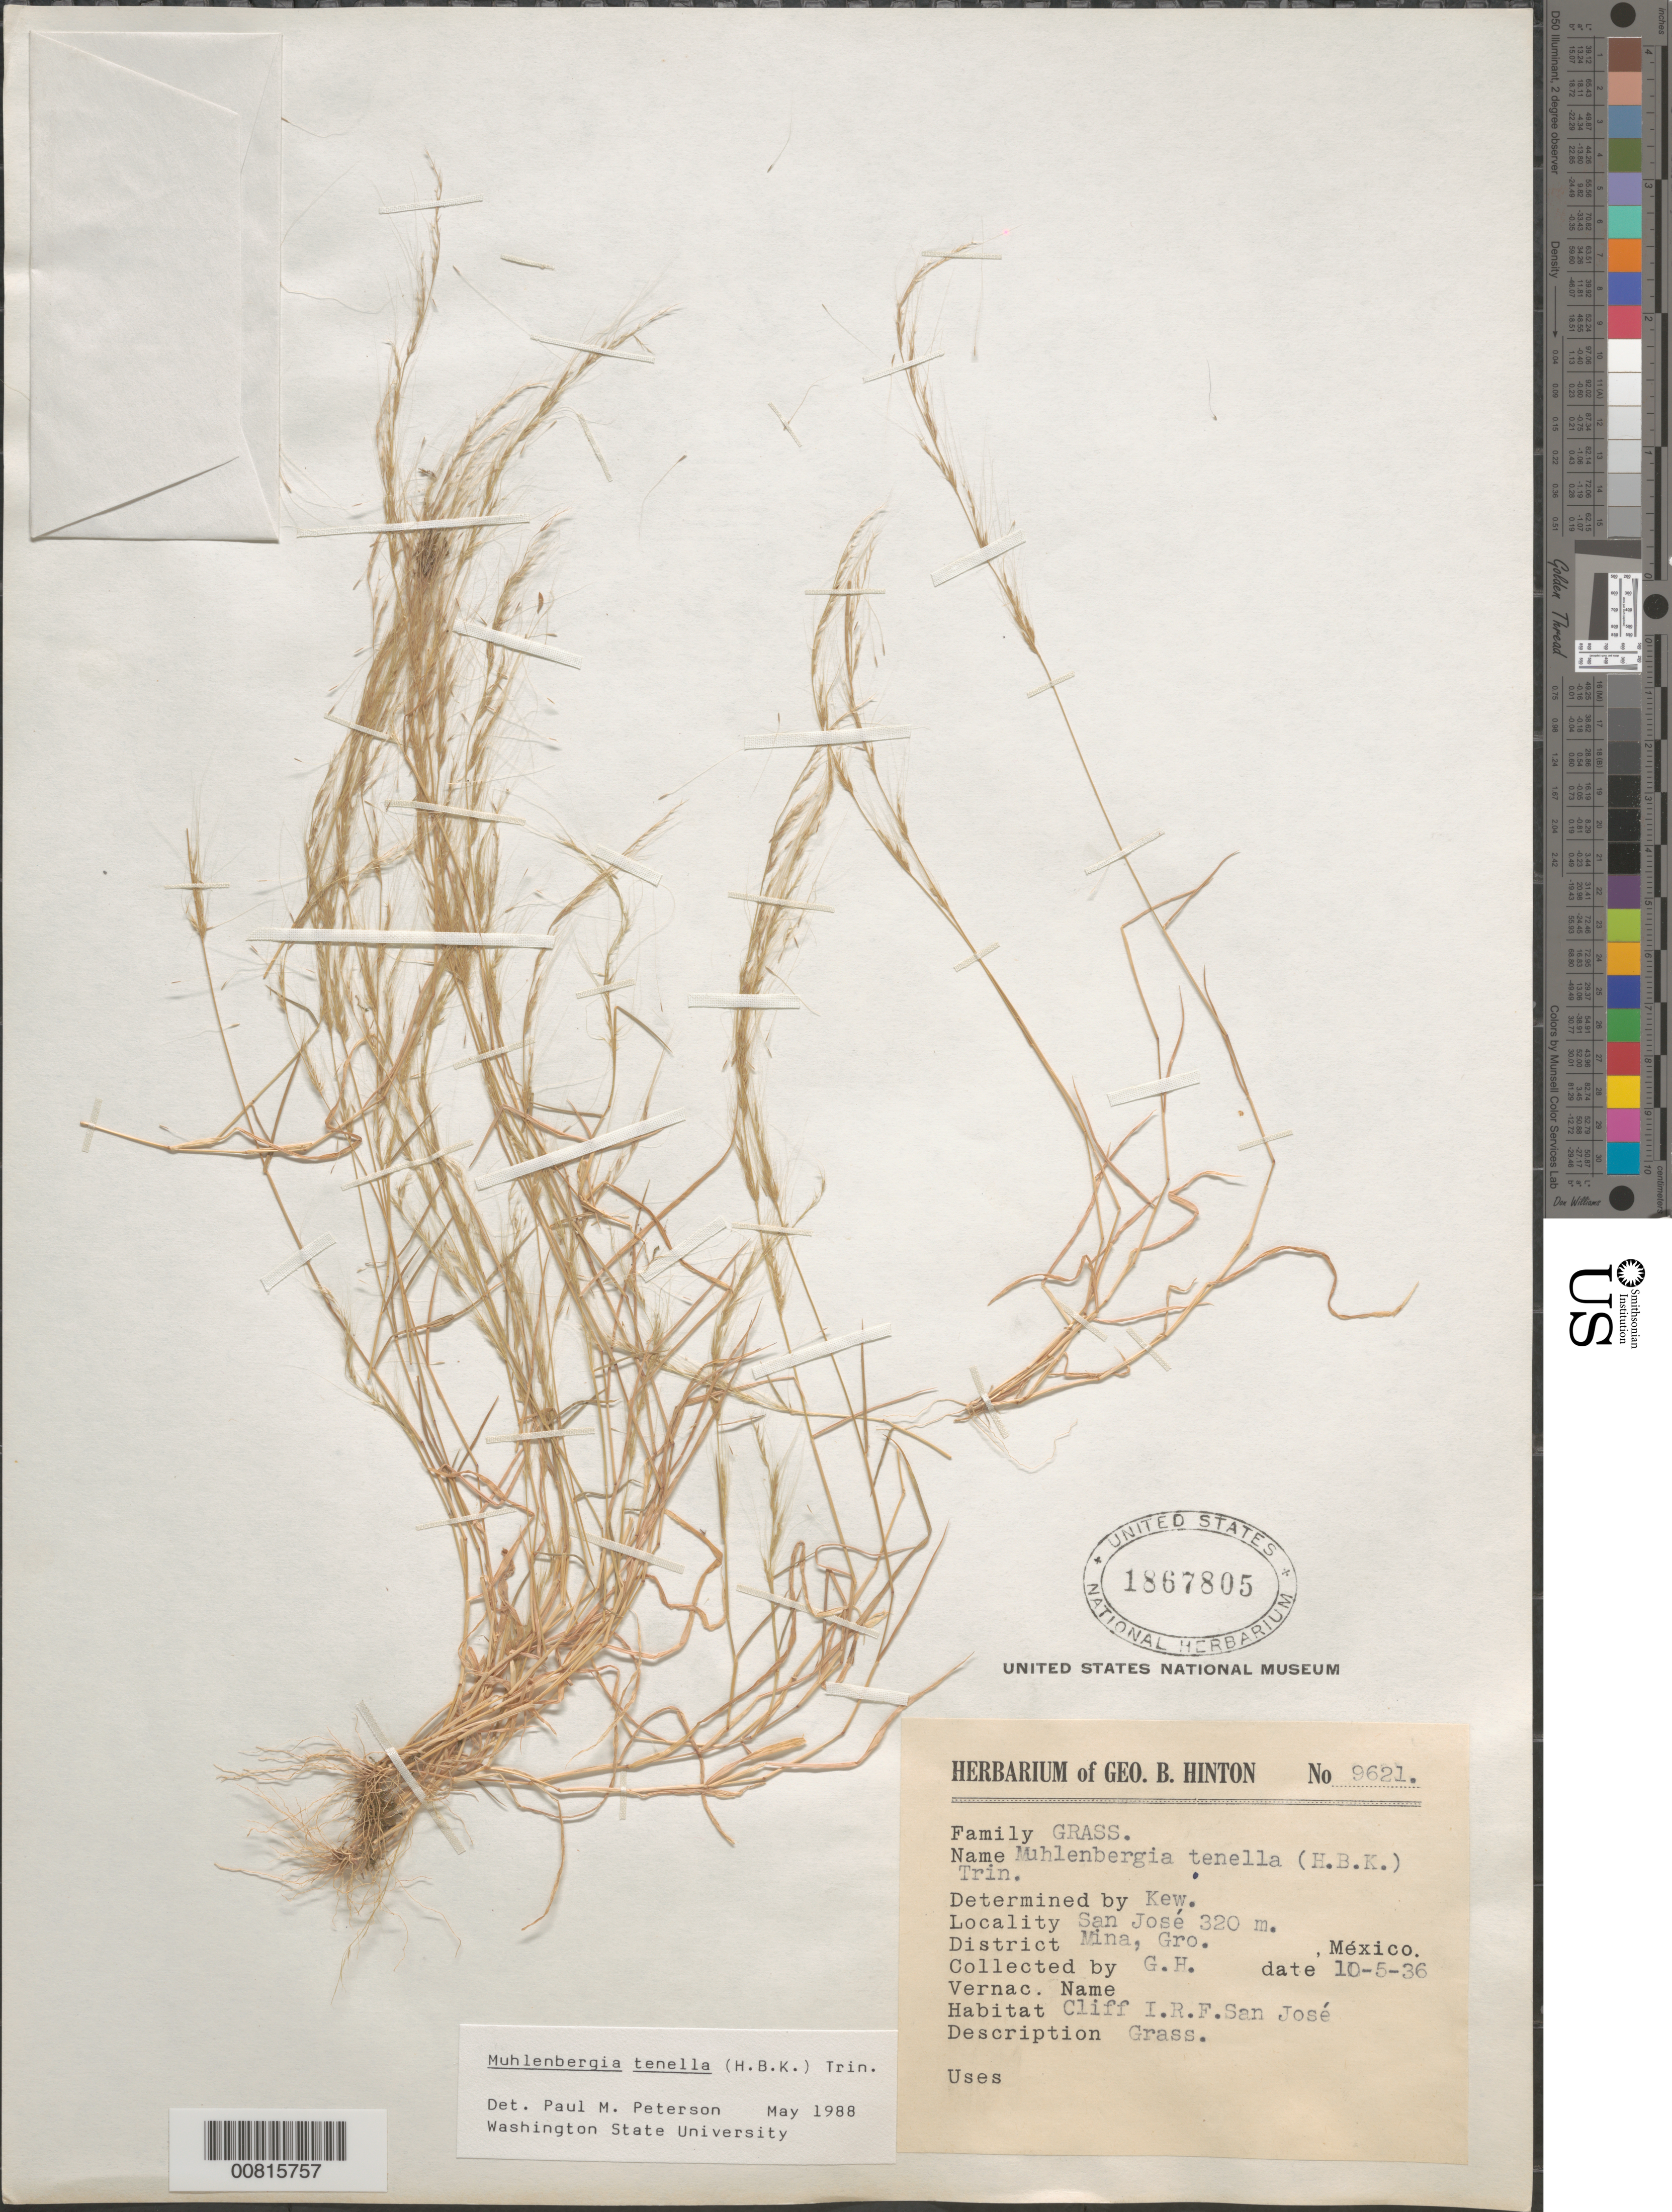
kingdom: Plantae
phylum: Tracheophyta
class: Liliopsida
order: Poales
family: Poaceae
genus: Muhlenbergia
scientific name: Muhlenbergia tenella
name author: (Kunth) Trin.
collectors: G. B. Hinton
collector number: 9621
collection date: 1936-10-05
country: Mexico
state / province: Guerrero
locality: San Jose, Mina, Gro.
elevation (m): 320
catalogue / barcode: US 1867805